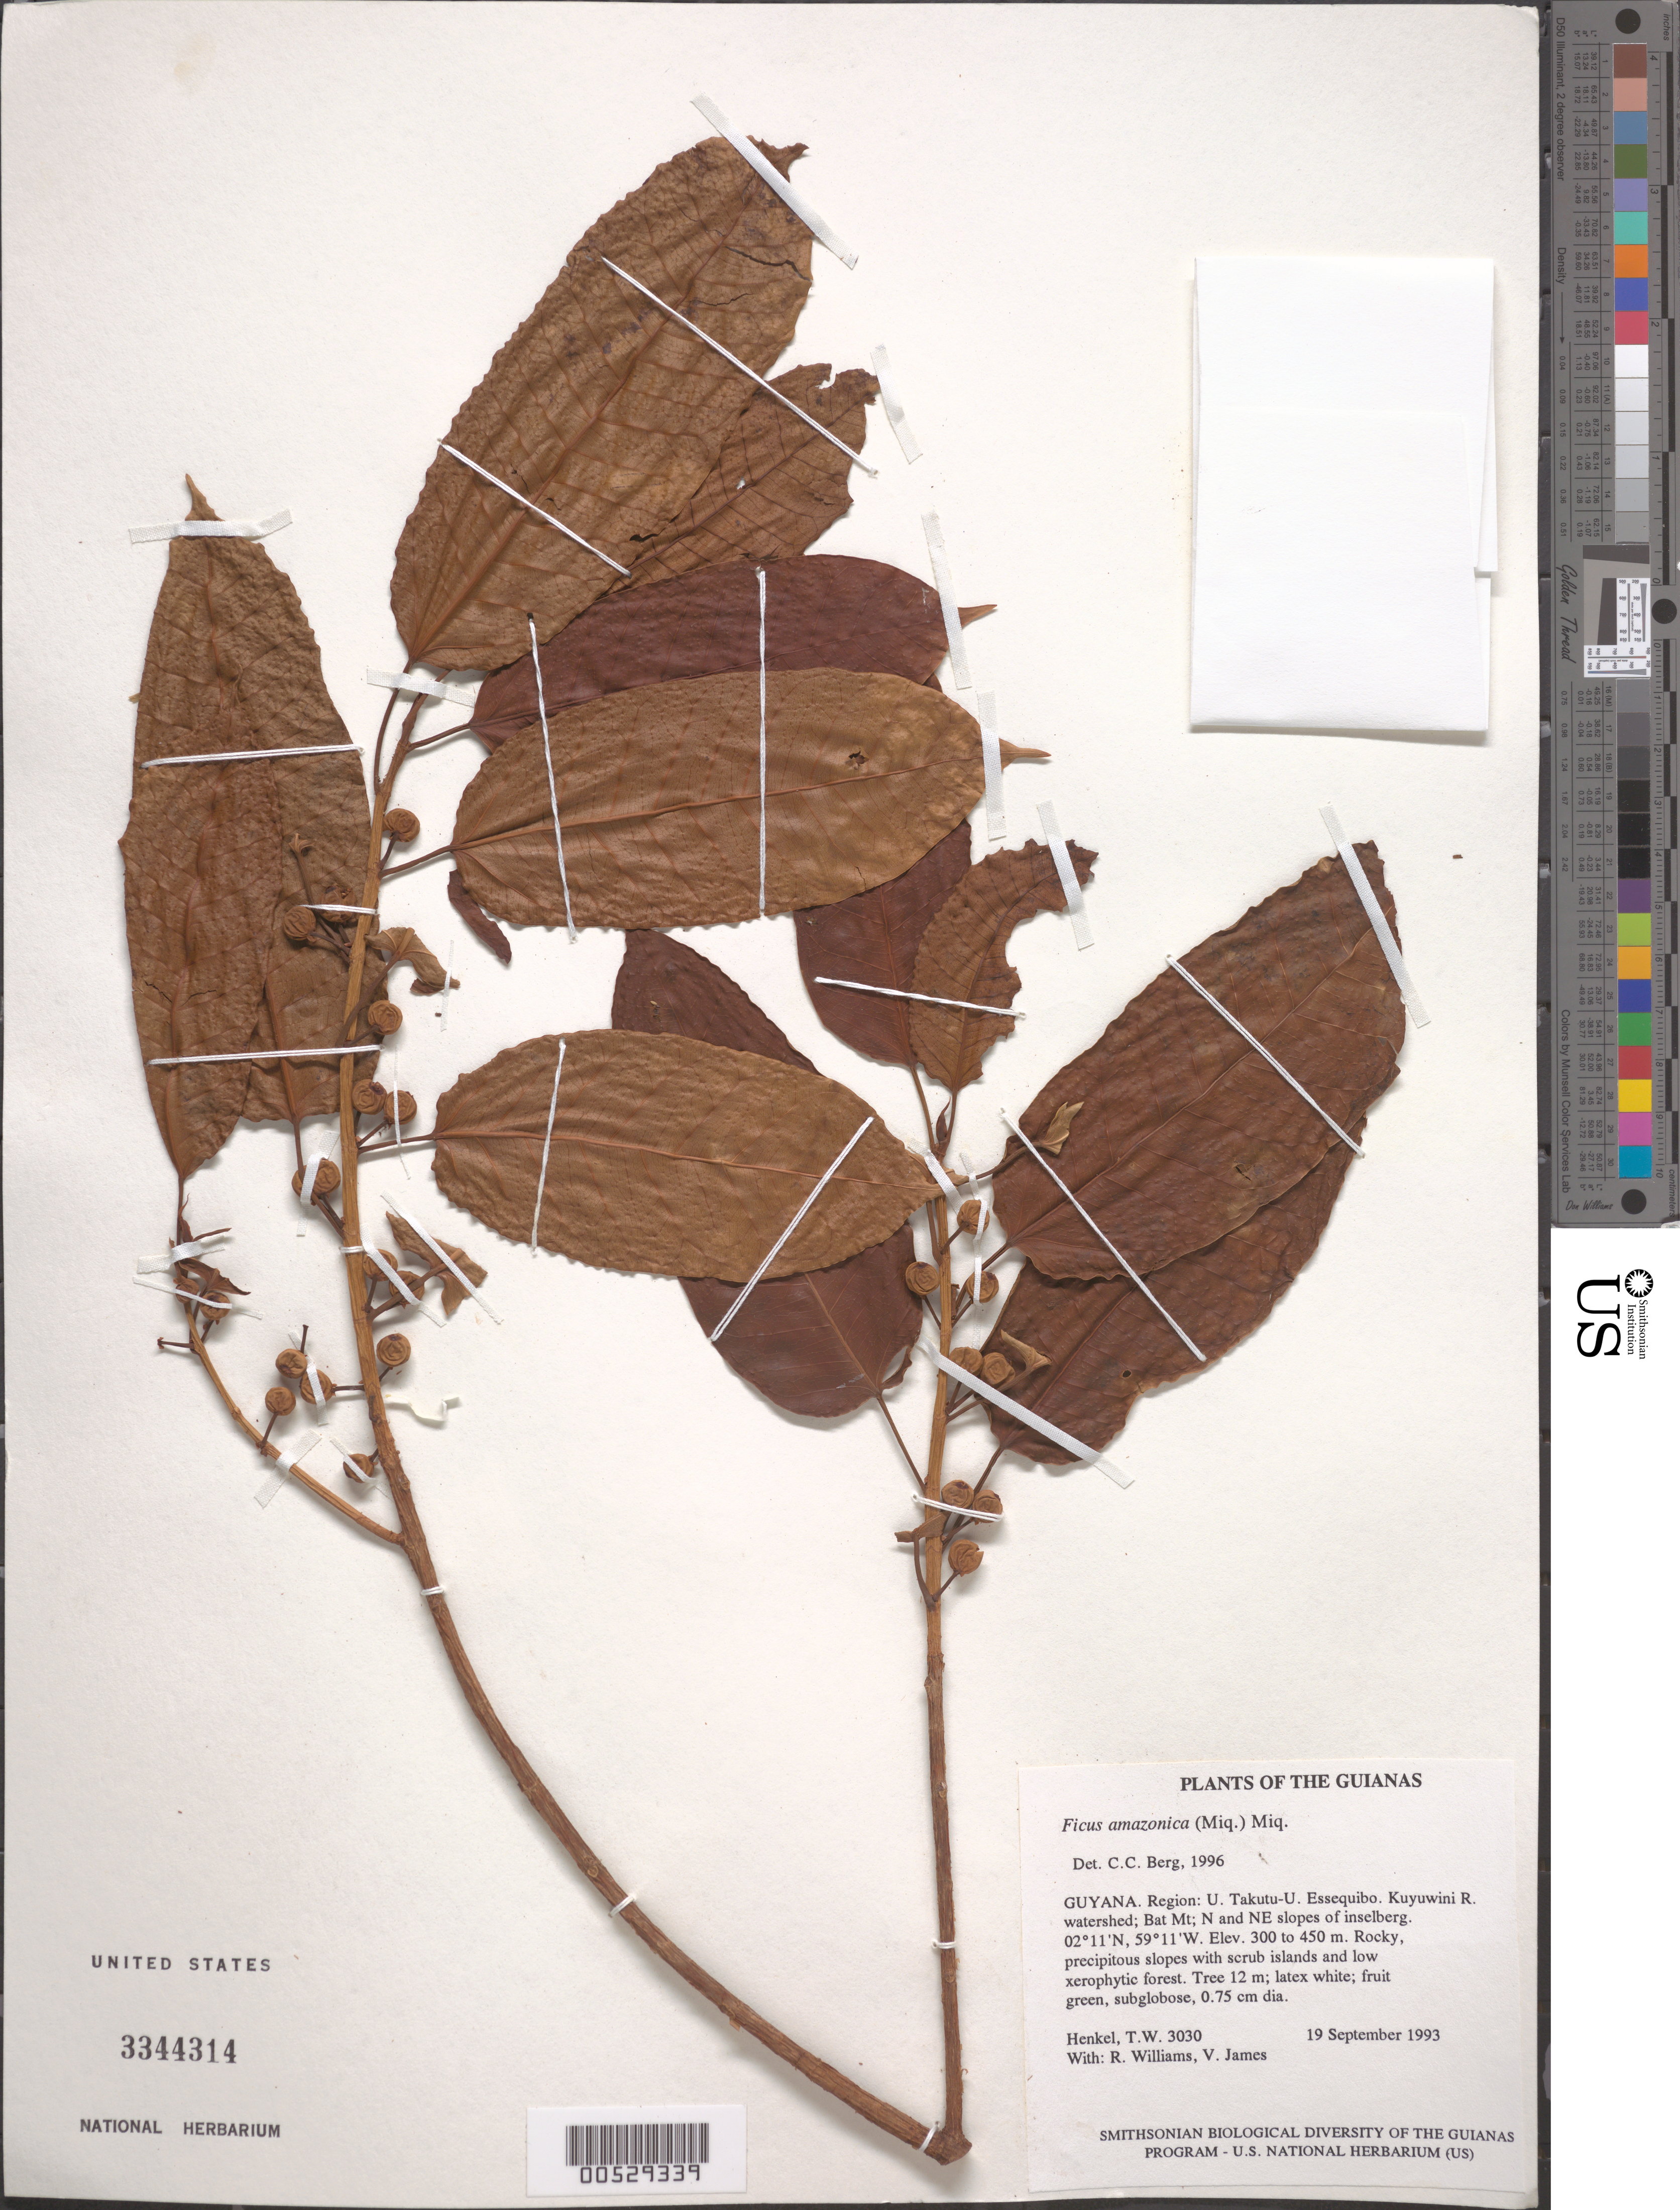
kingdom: Plantae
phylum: Tracheophyta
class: Magnoliopsida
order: Rosales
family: Moraceae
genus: Ficus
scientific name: Ficus amazonica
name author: (Miq.) Miq.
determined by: Berg, C. C.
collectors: T. Henkel, R. Williams & V. James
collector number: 3030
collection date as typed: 19 September 1993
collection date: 1993-09-19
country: Guyana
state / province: U. Takutu-U. Essequibo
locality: Kuyuwini R. watershed; Bat Mt; N and NE slopes of inselberg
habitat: Rocky, precipitous slopes with scrub islands and low xerophytic forest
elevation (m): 300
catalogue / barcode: US 3344314